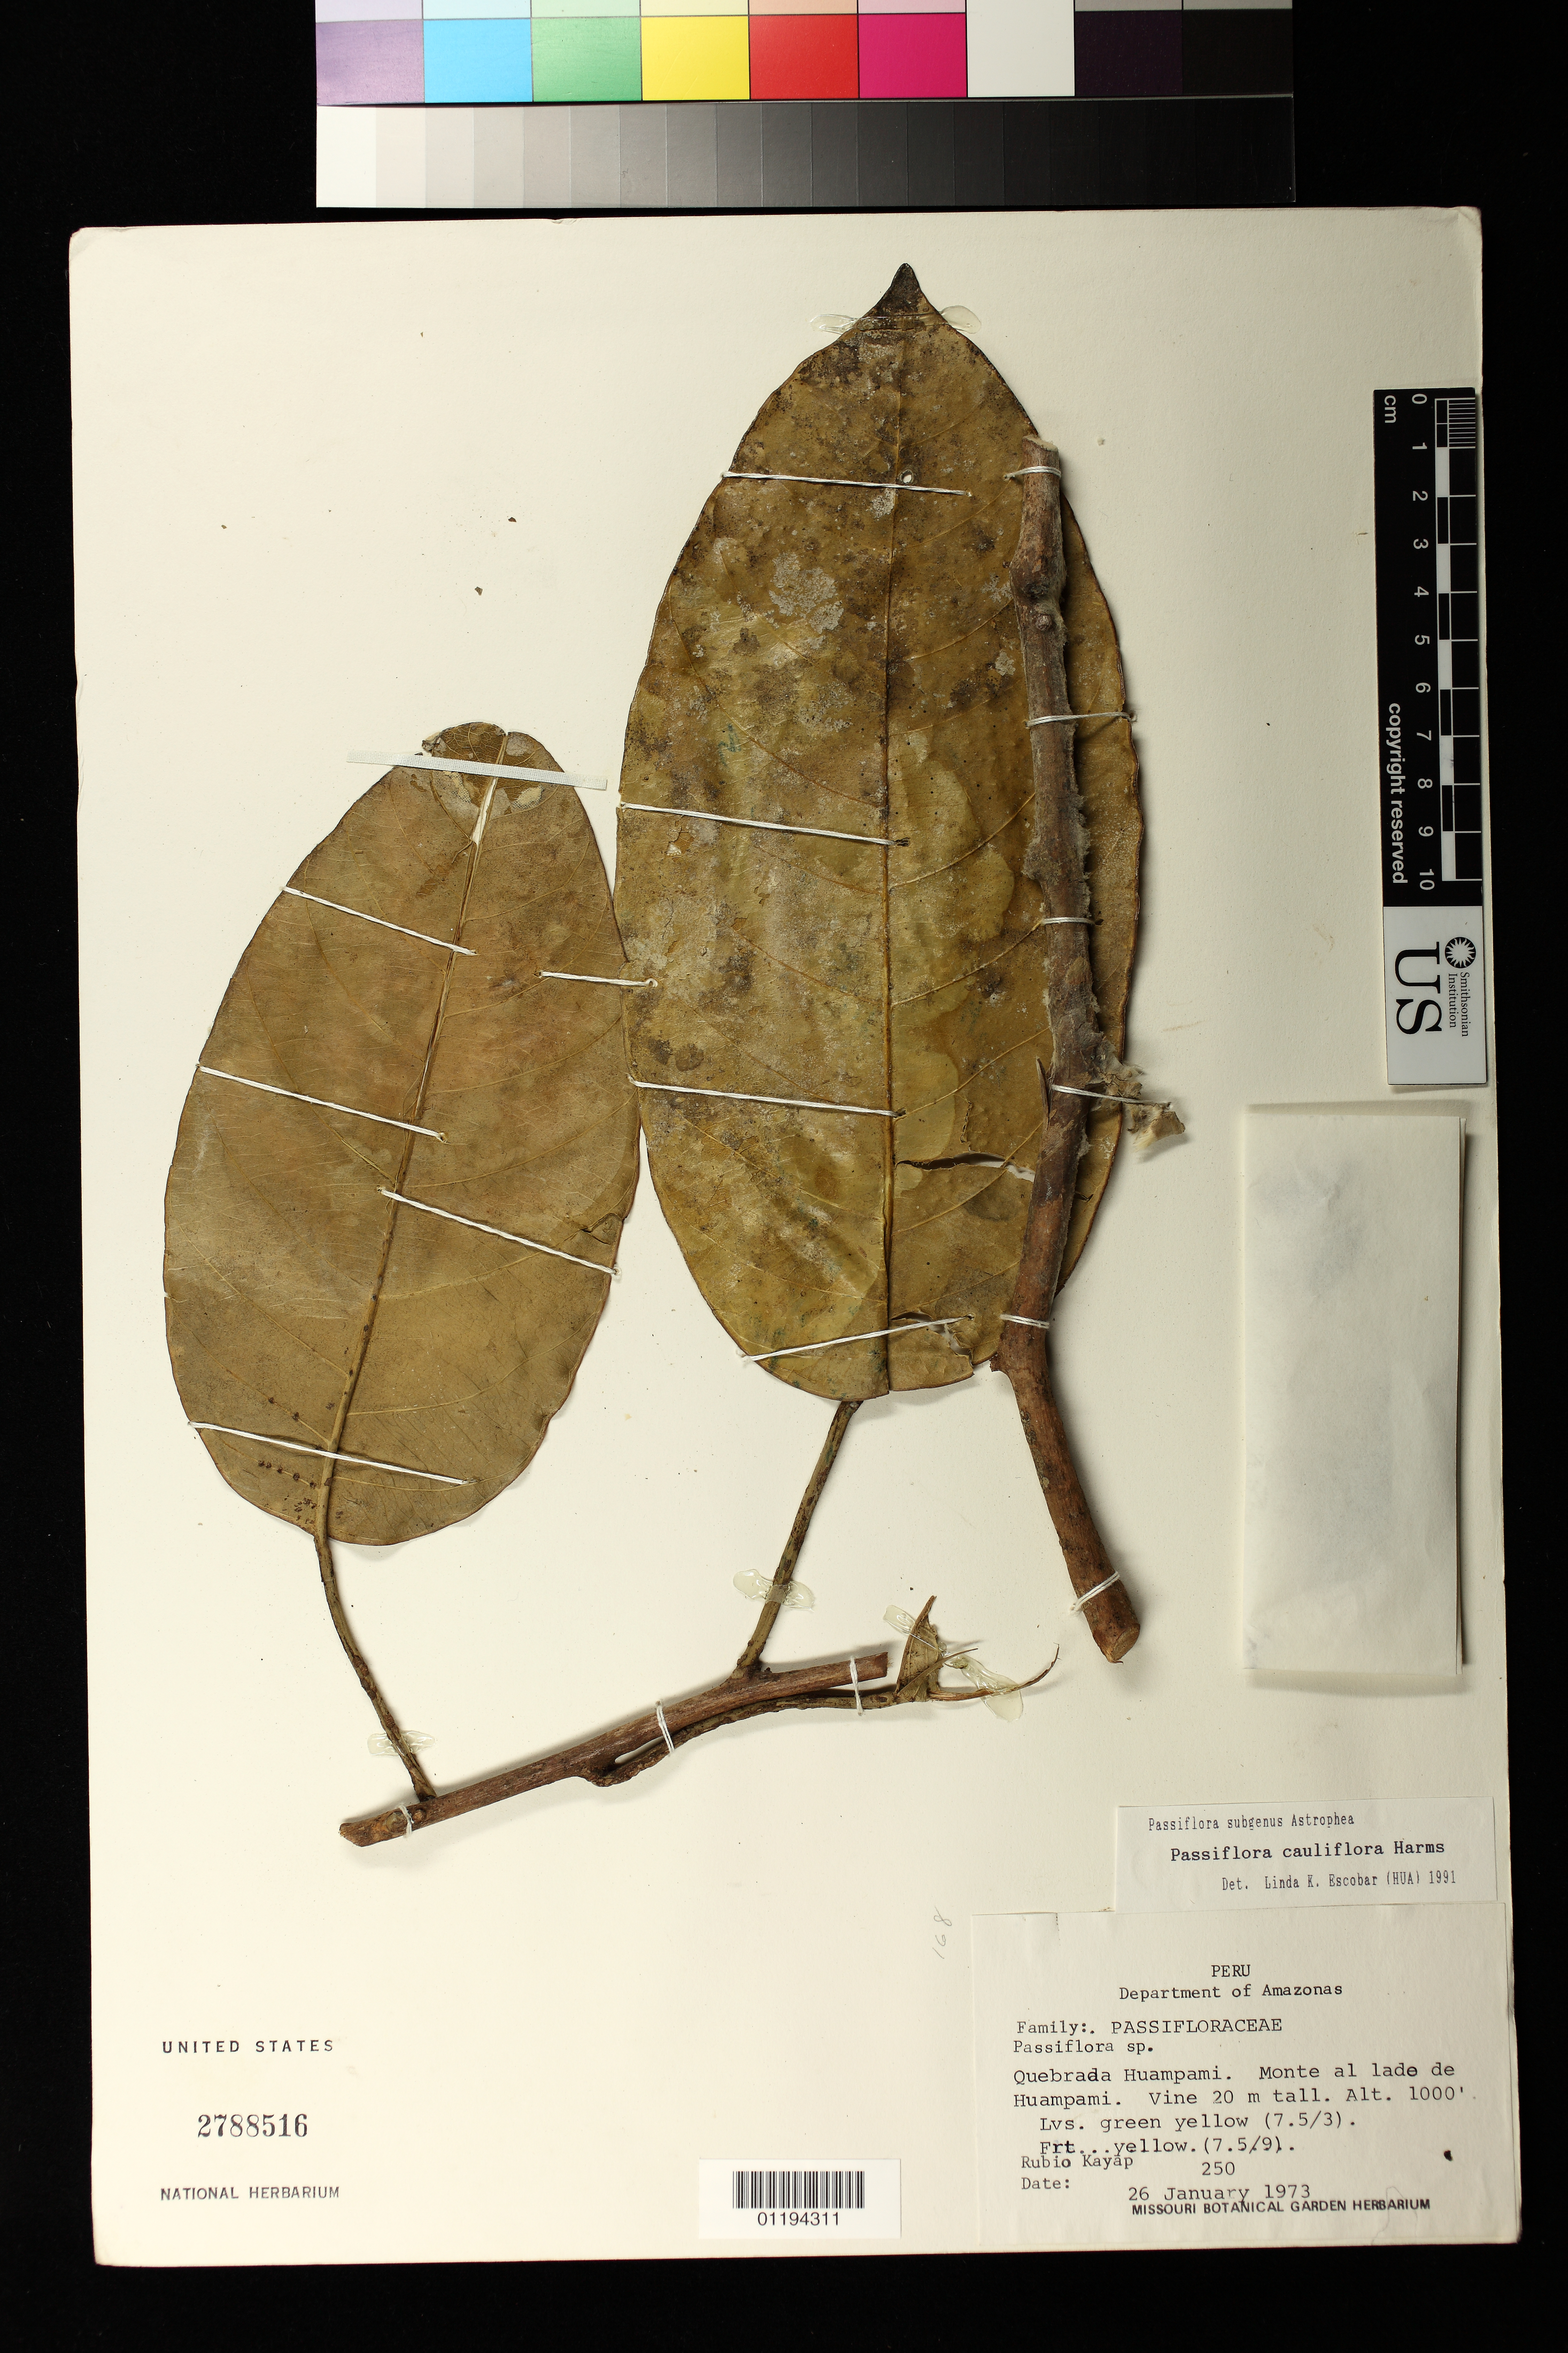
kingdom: Plantae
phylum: Tracheophyta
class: Magnoliopsida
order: Malpighiales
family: Passifloraceae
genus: Passiflora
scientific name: Passiflora cauliflora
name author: Harms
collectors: R. Kayap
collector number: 250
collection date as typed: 26 Jan 1973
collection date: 1973-01-26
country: Peru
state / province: Amazonas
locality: Quebrada Huampami. Monte al lado de Huampami.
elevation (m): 305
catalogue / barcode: US 2788516